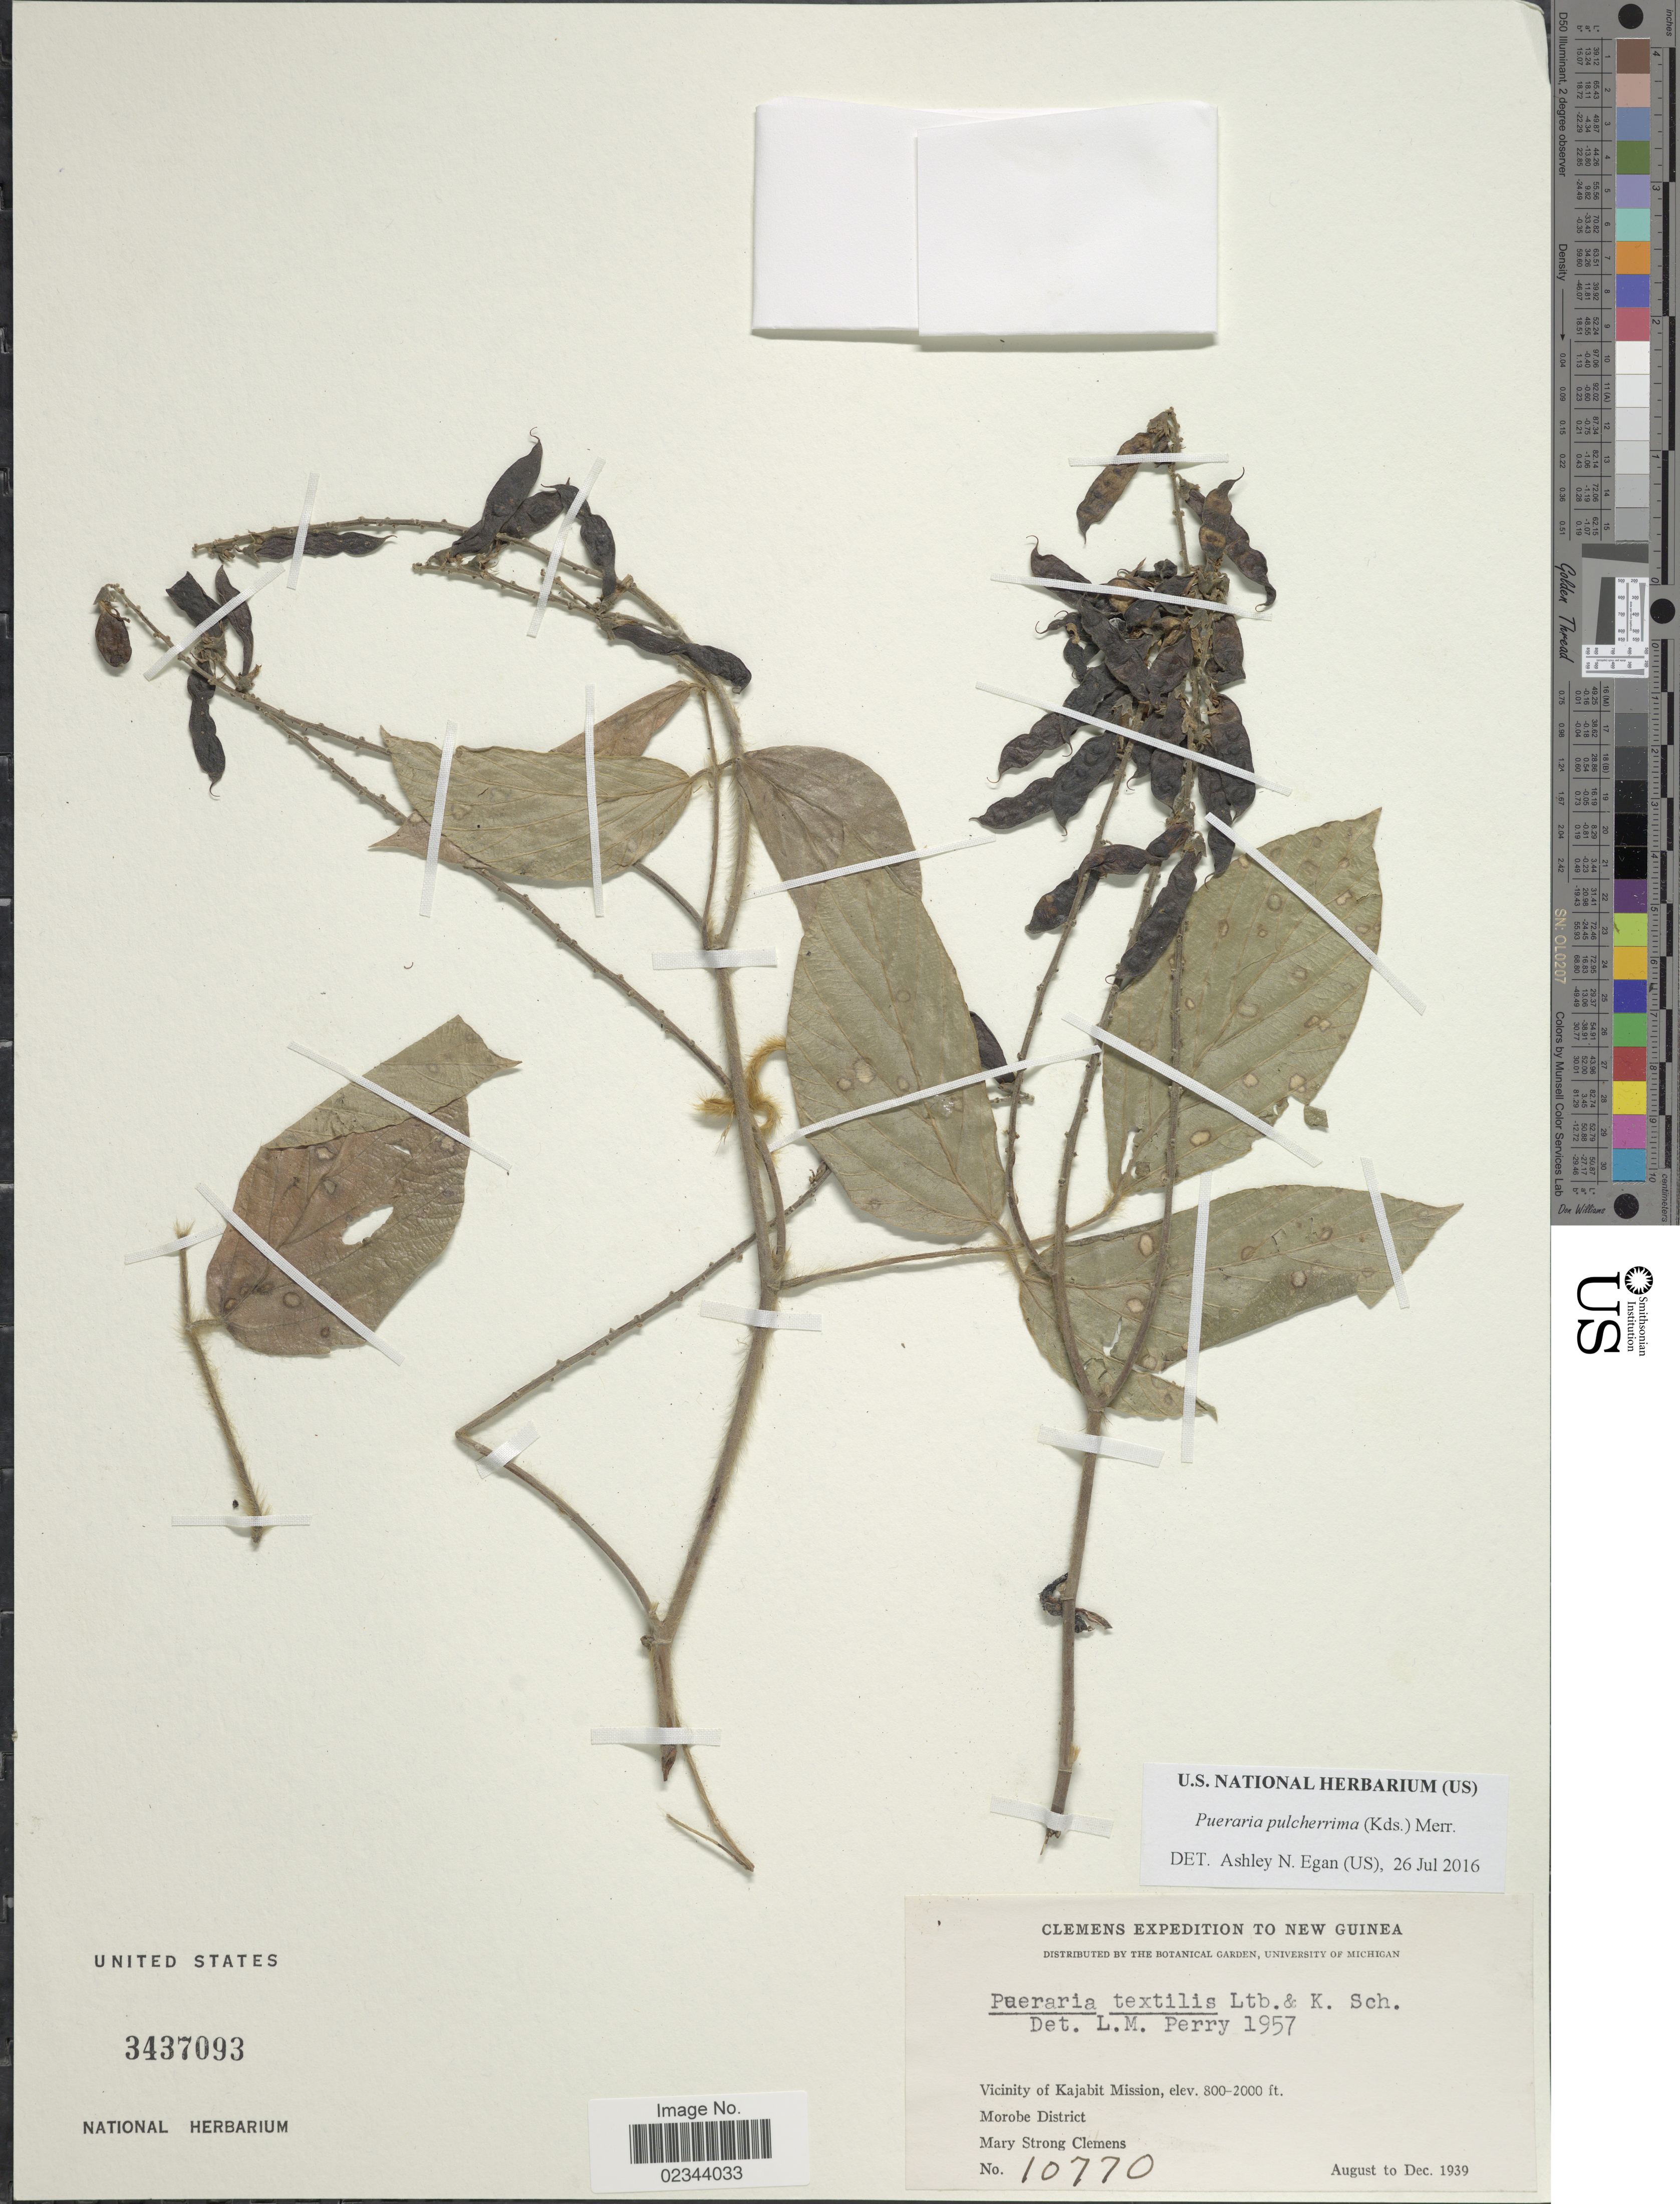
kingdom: Plantae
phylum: Tracheophyta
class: Magnoliopsida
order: Fabales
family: Fabaceae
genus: Pueraria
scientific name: Pueraria pulcherrima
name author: (Koord.) Koord.-Schum.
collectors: M. S. Clemens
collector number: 10770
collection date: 1939-08/1939-12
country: Papua New Guinea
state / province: Morobe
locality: New Guinea. Vicinity of Kajabit Mission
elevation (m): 244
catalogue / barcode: US 3437093